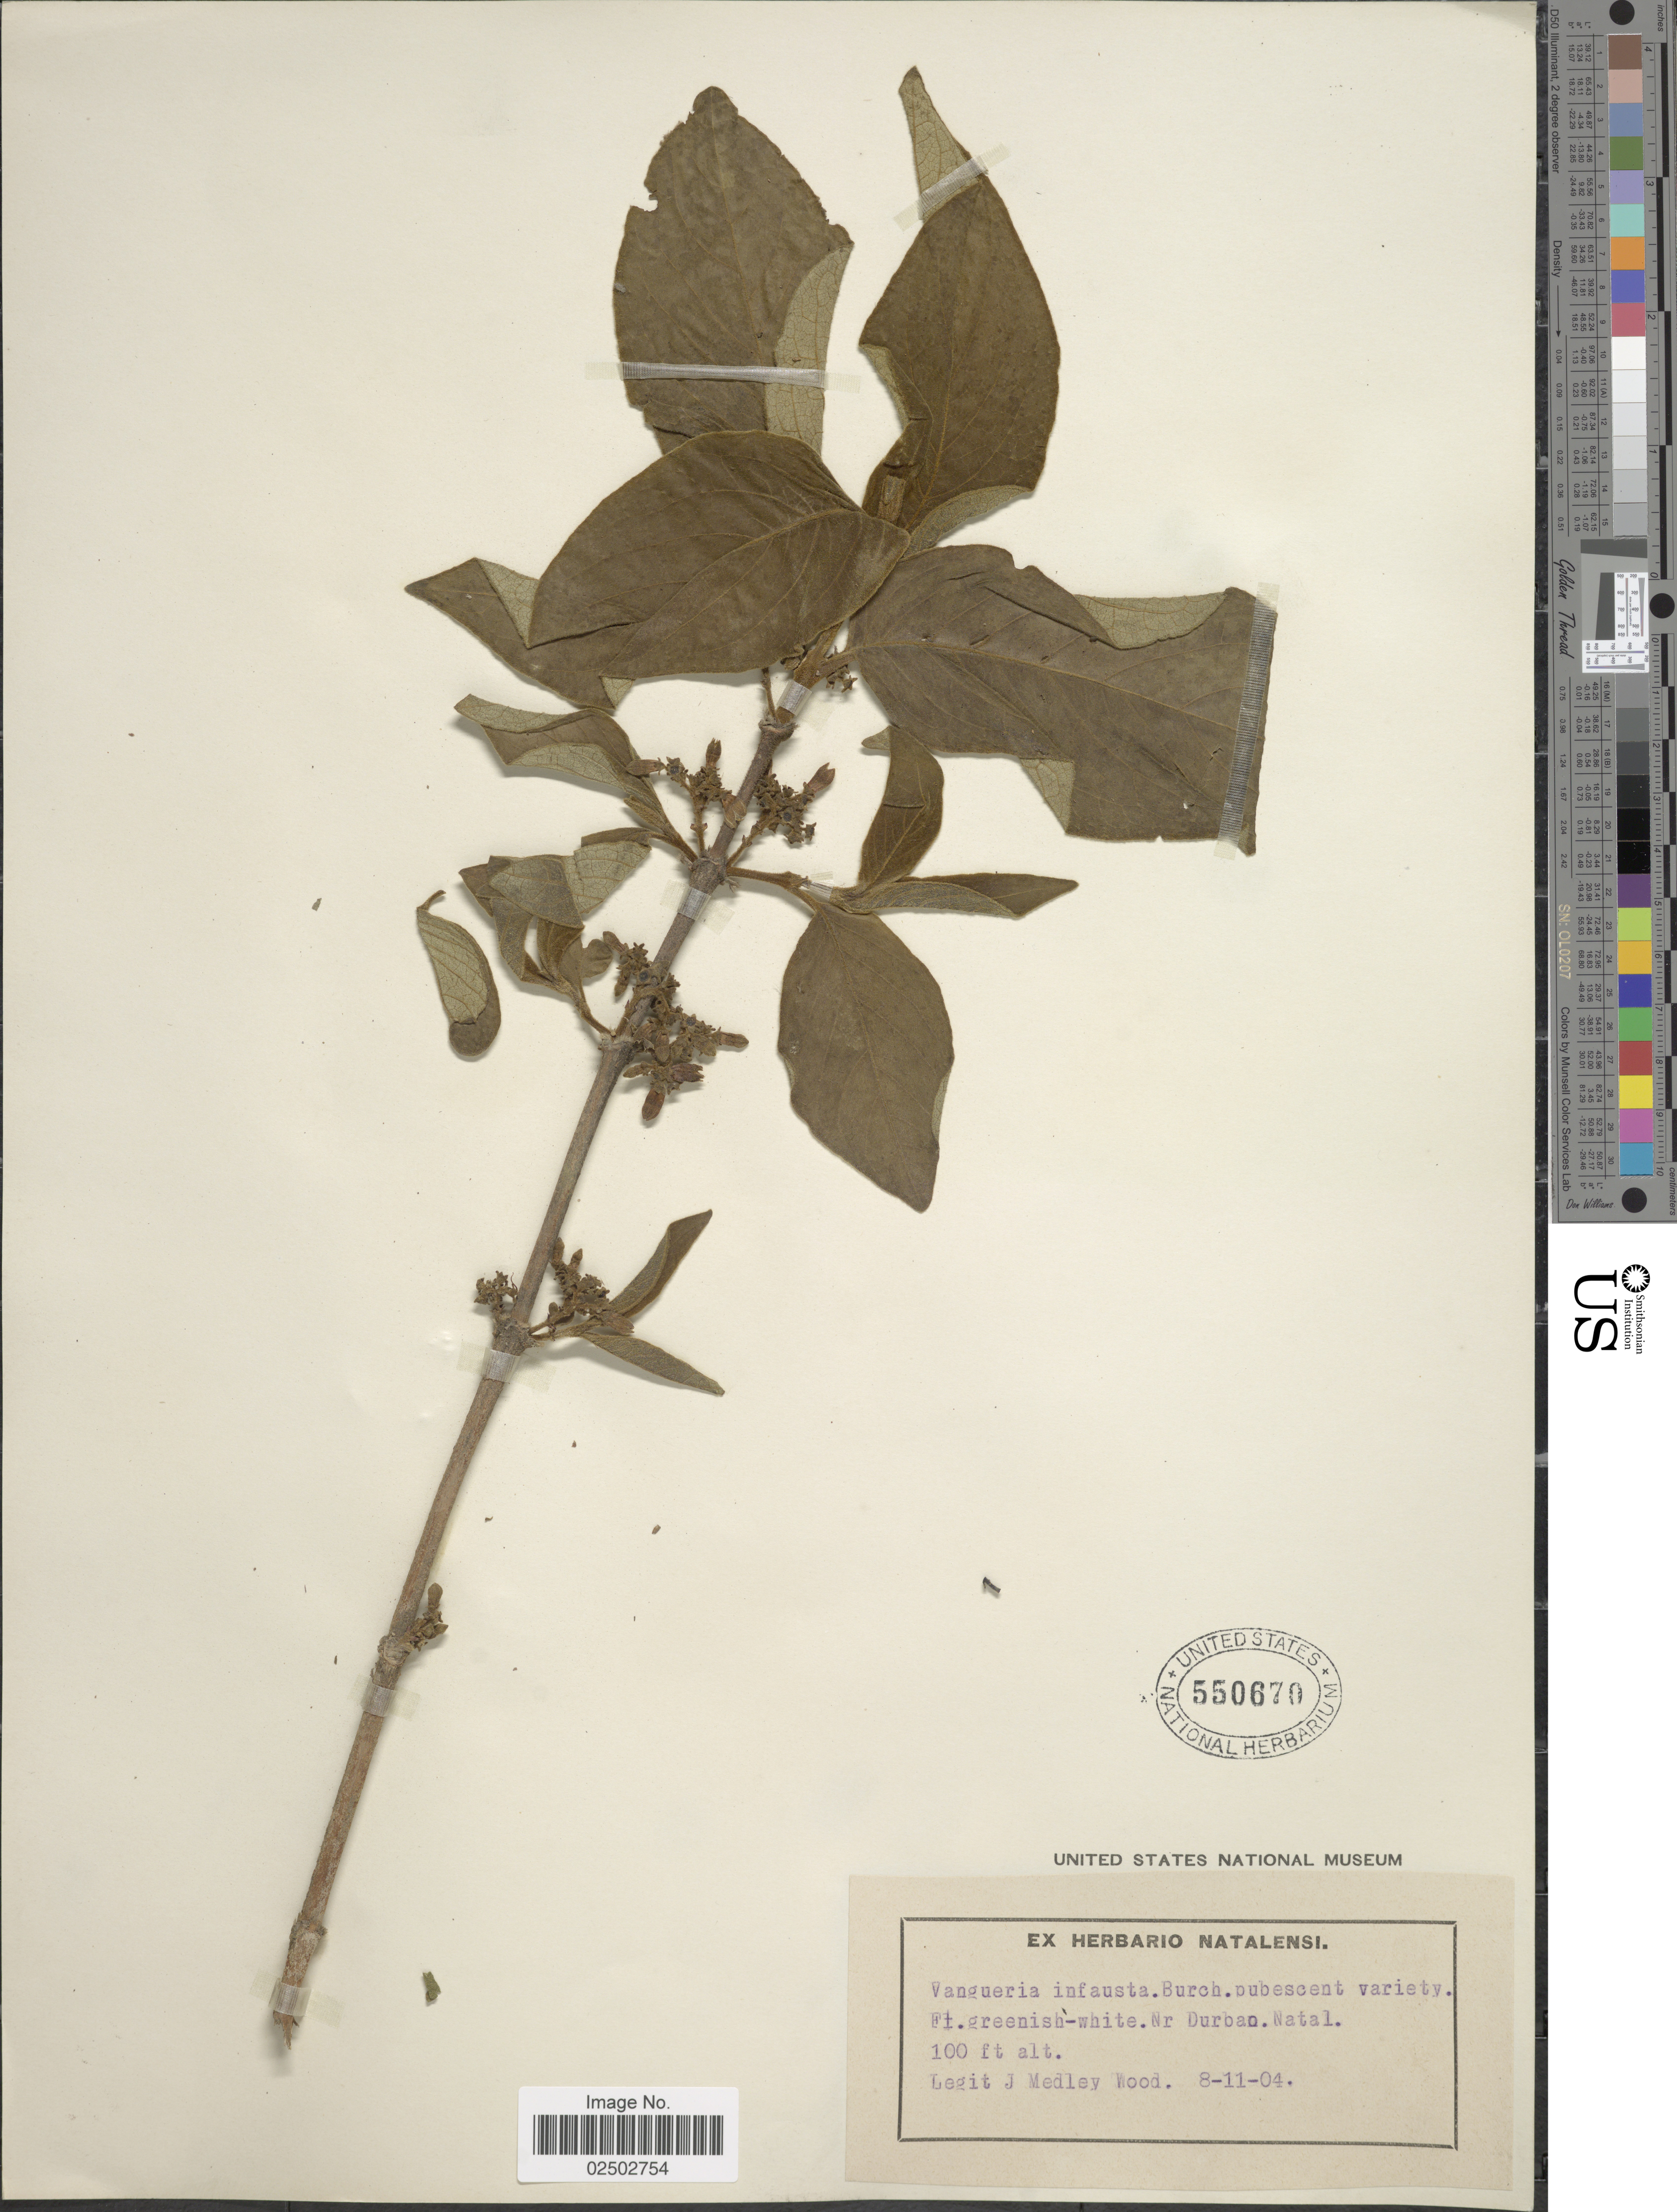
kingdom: Plantae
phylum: Tracheophyta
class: Magnoliopsida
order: Gentianales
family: Rubiaceae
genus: Vangueria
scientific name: Vangueria infausta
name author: D.G. Burch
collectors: J. Medley Wood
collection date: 1904-11-08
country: South Africa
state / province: KwaZulu-Natal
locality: Nr. Durban, Natal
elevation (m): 30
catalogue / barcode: US 550670